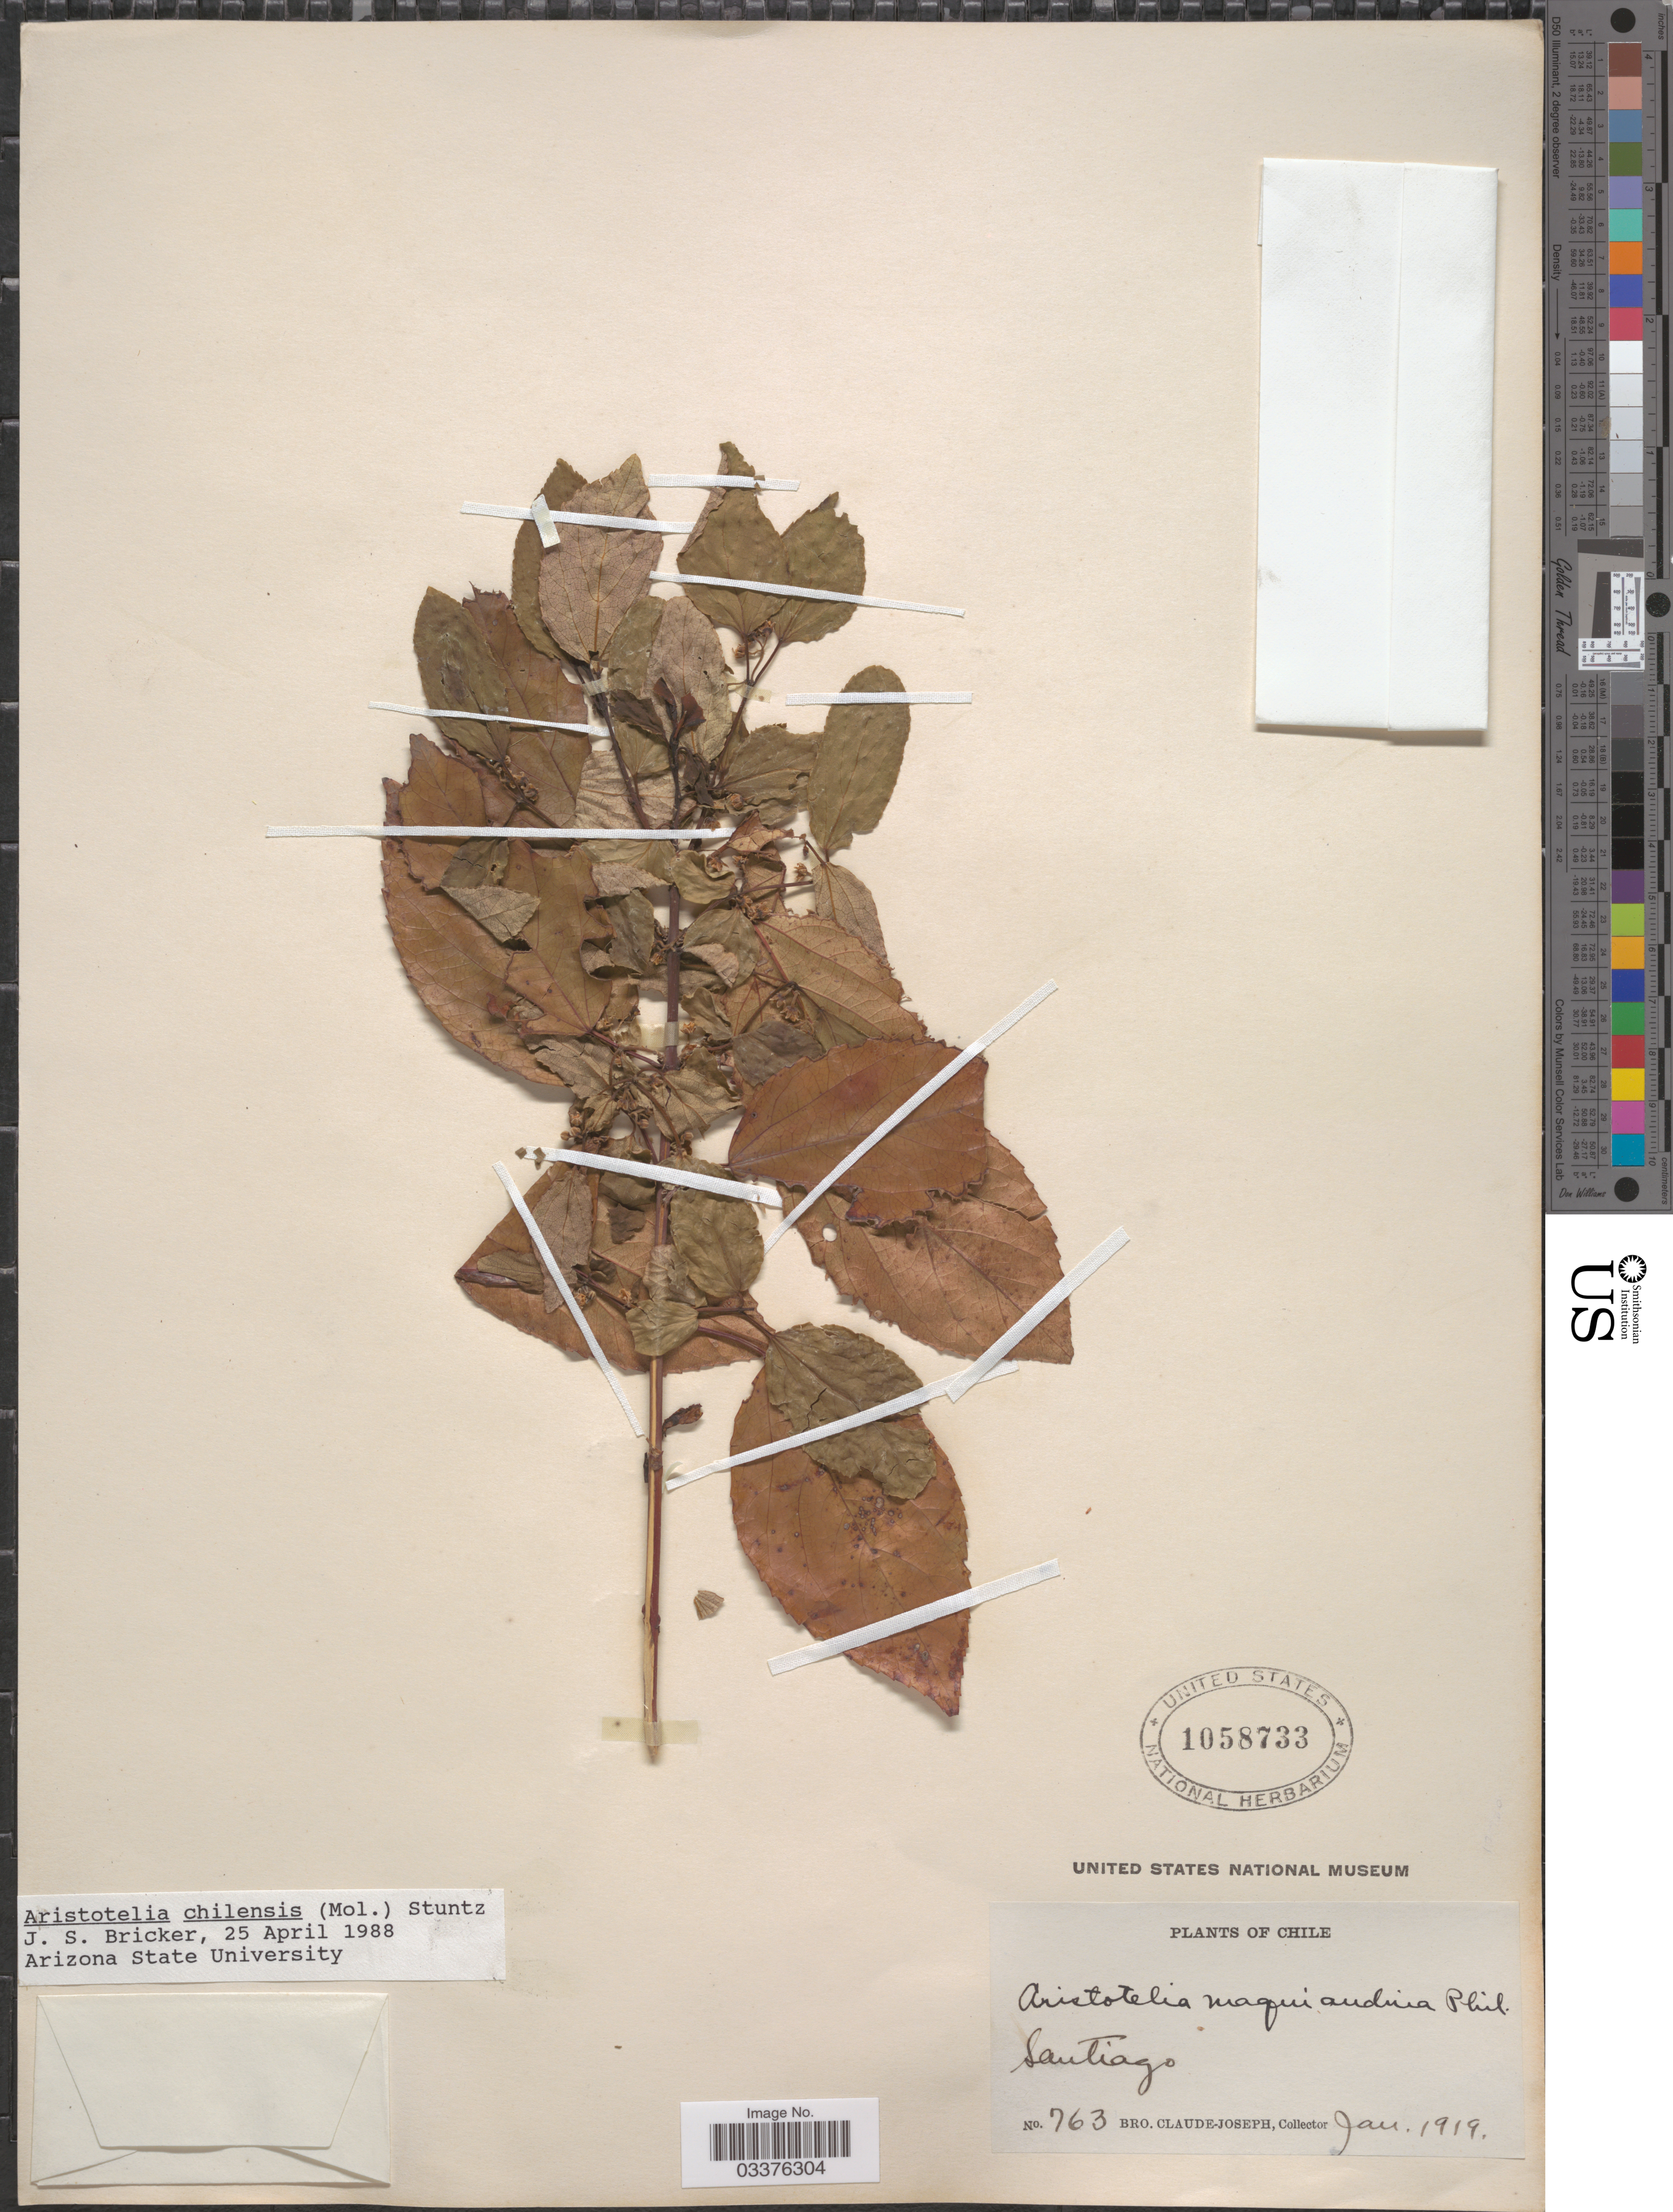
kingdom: Plantae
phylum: Tracheophyta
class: Magnoliopsida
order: Oxalidales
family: Elaeocarpaceae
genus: Aristotelia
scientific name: Aristotelia sp.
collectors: Bro. Claude-Joseph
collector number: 763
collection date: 1919-01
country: Chile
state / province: Región Metropolitana (RM)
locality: Santiago.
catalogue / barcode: US 1058733